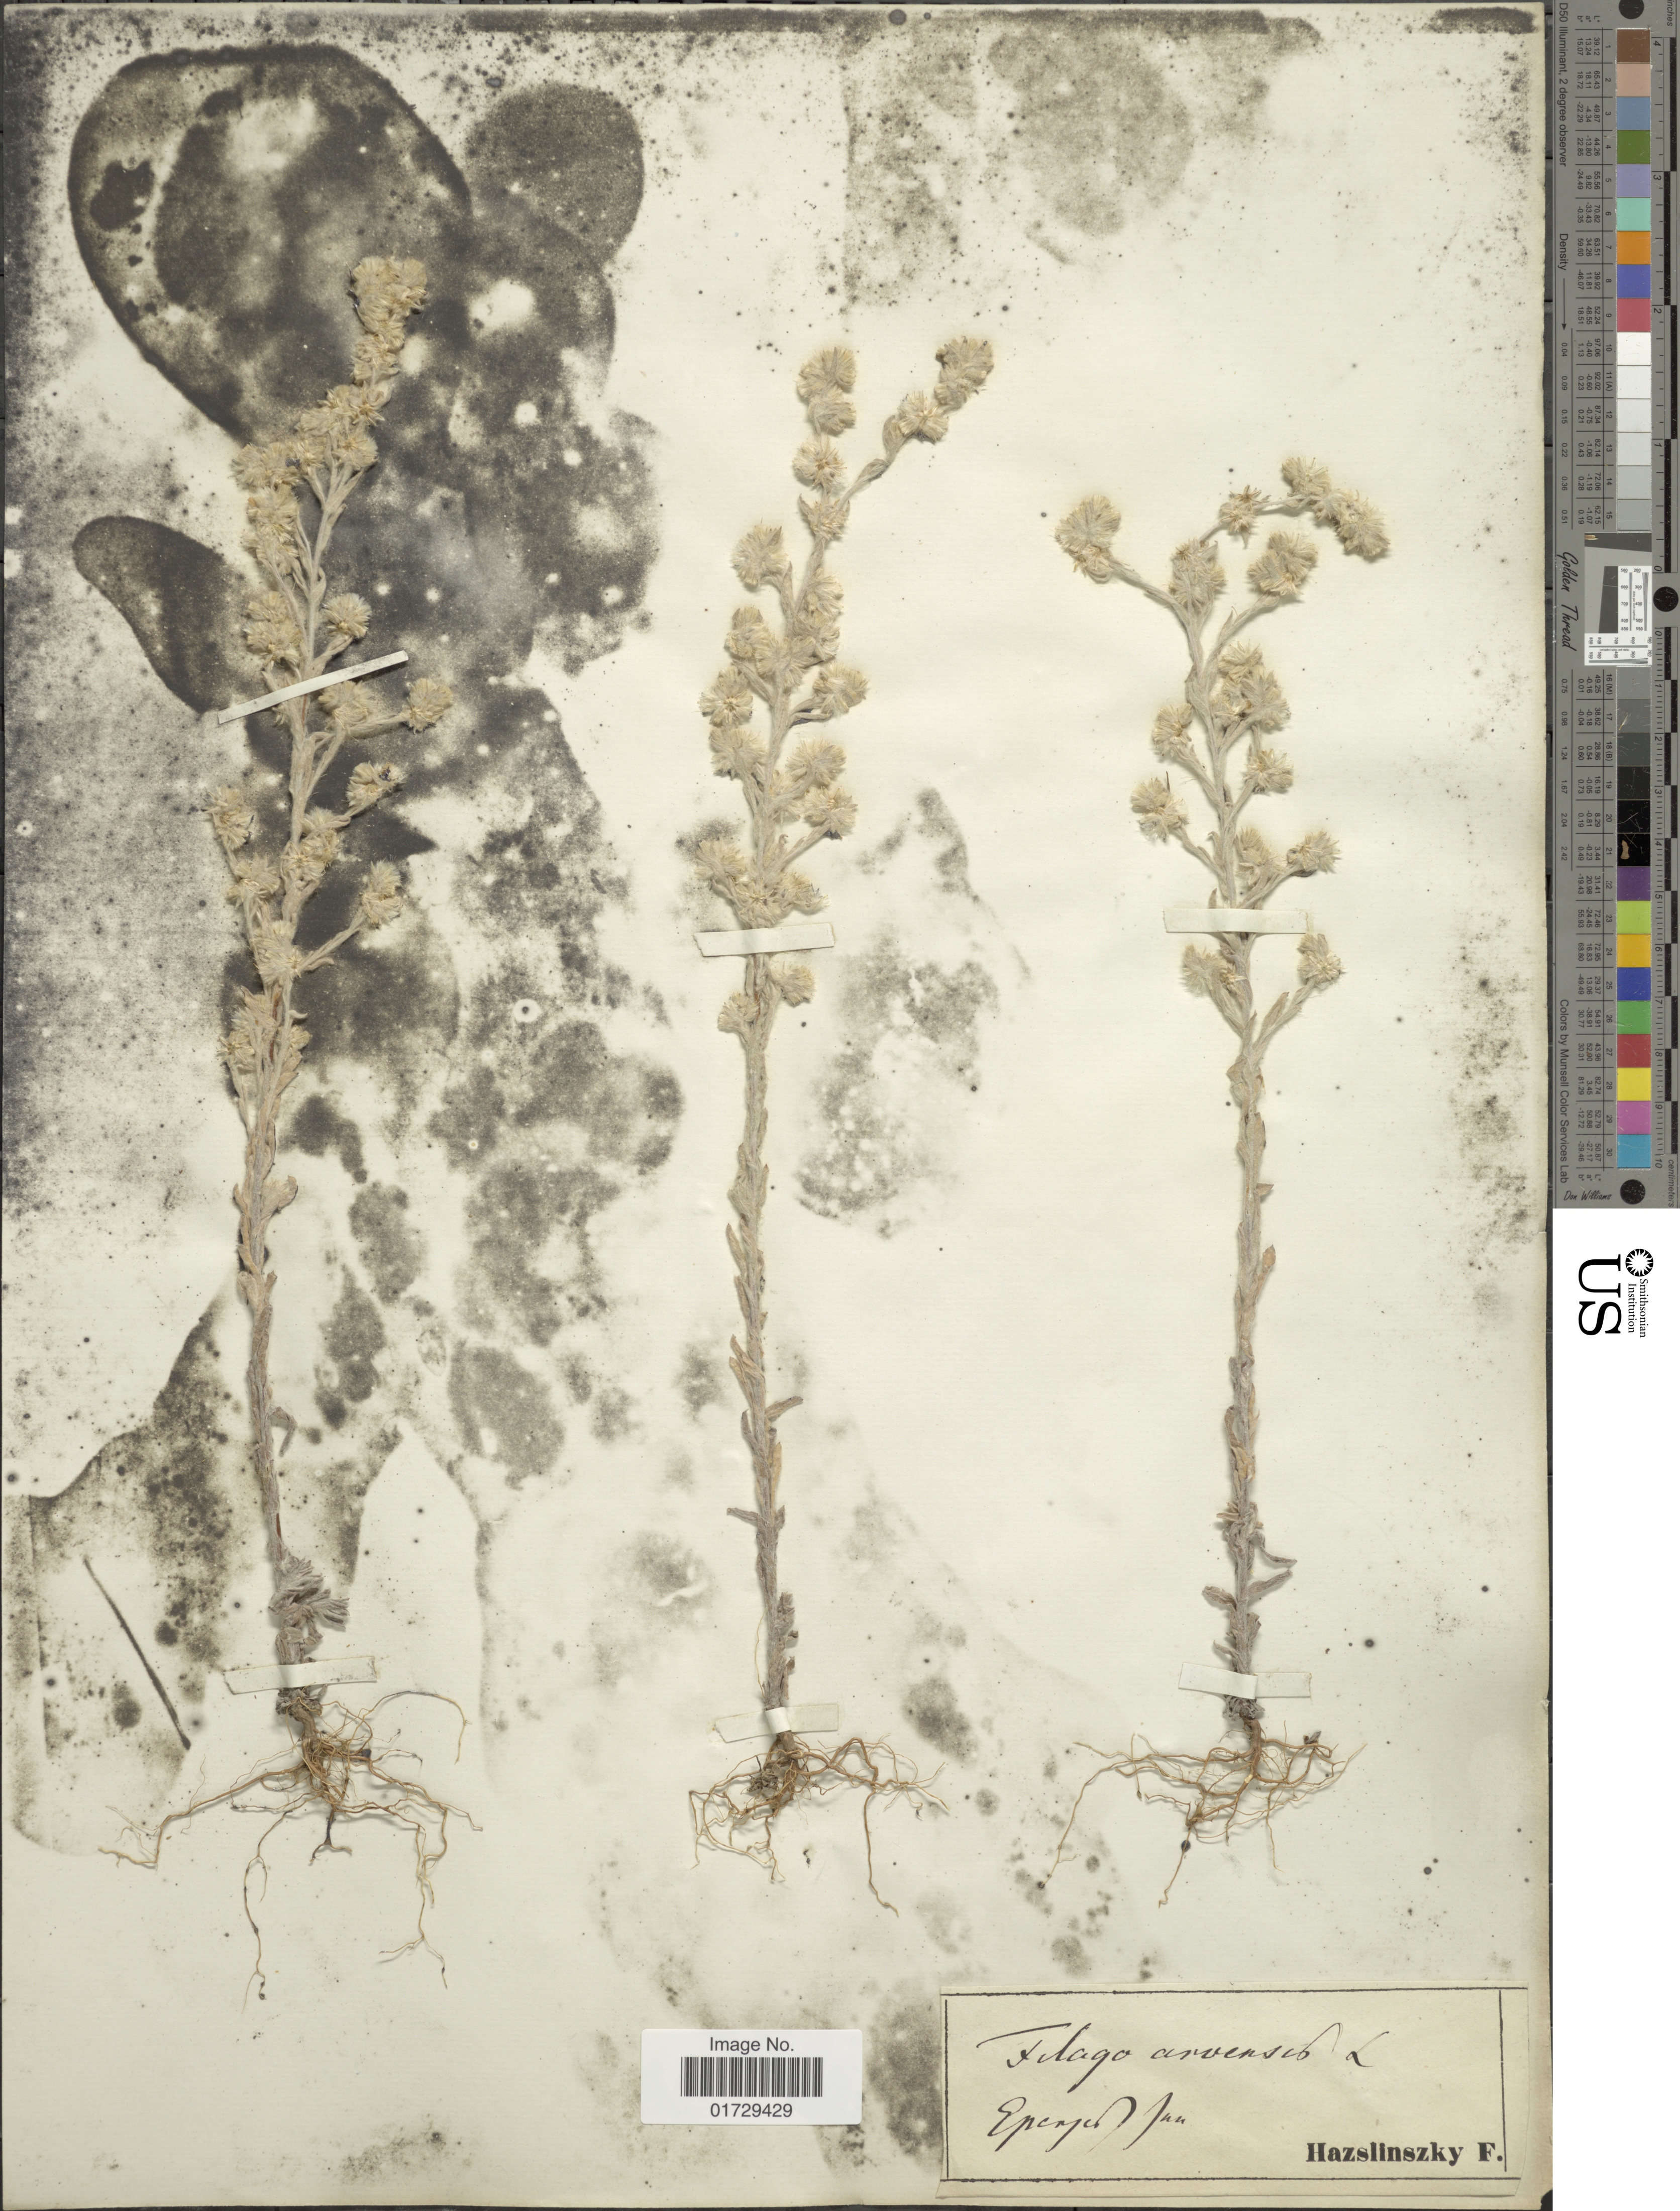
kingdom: Plantae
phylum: Tracheophyta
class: Magnoliopsida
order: Asterales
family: Asteraceae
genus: Filago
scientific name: Filago arvensis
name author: L.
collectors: F. Hazslinsky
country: Slovakia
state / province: Prešovský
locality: Epeges Jun [interpreted]